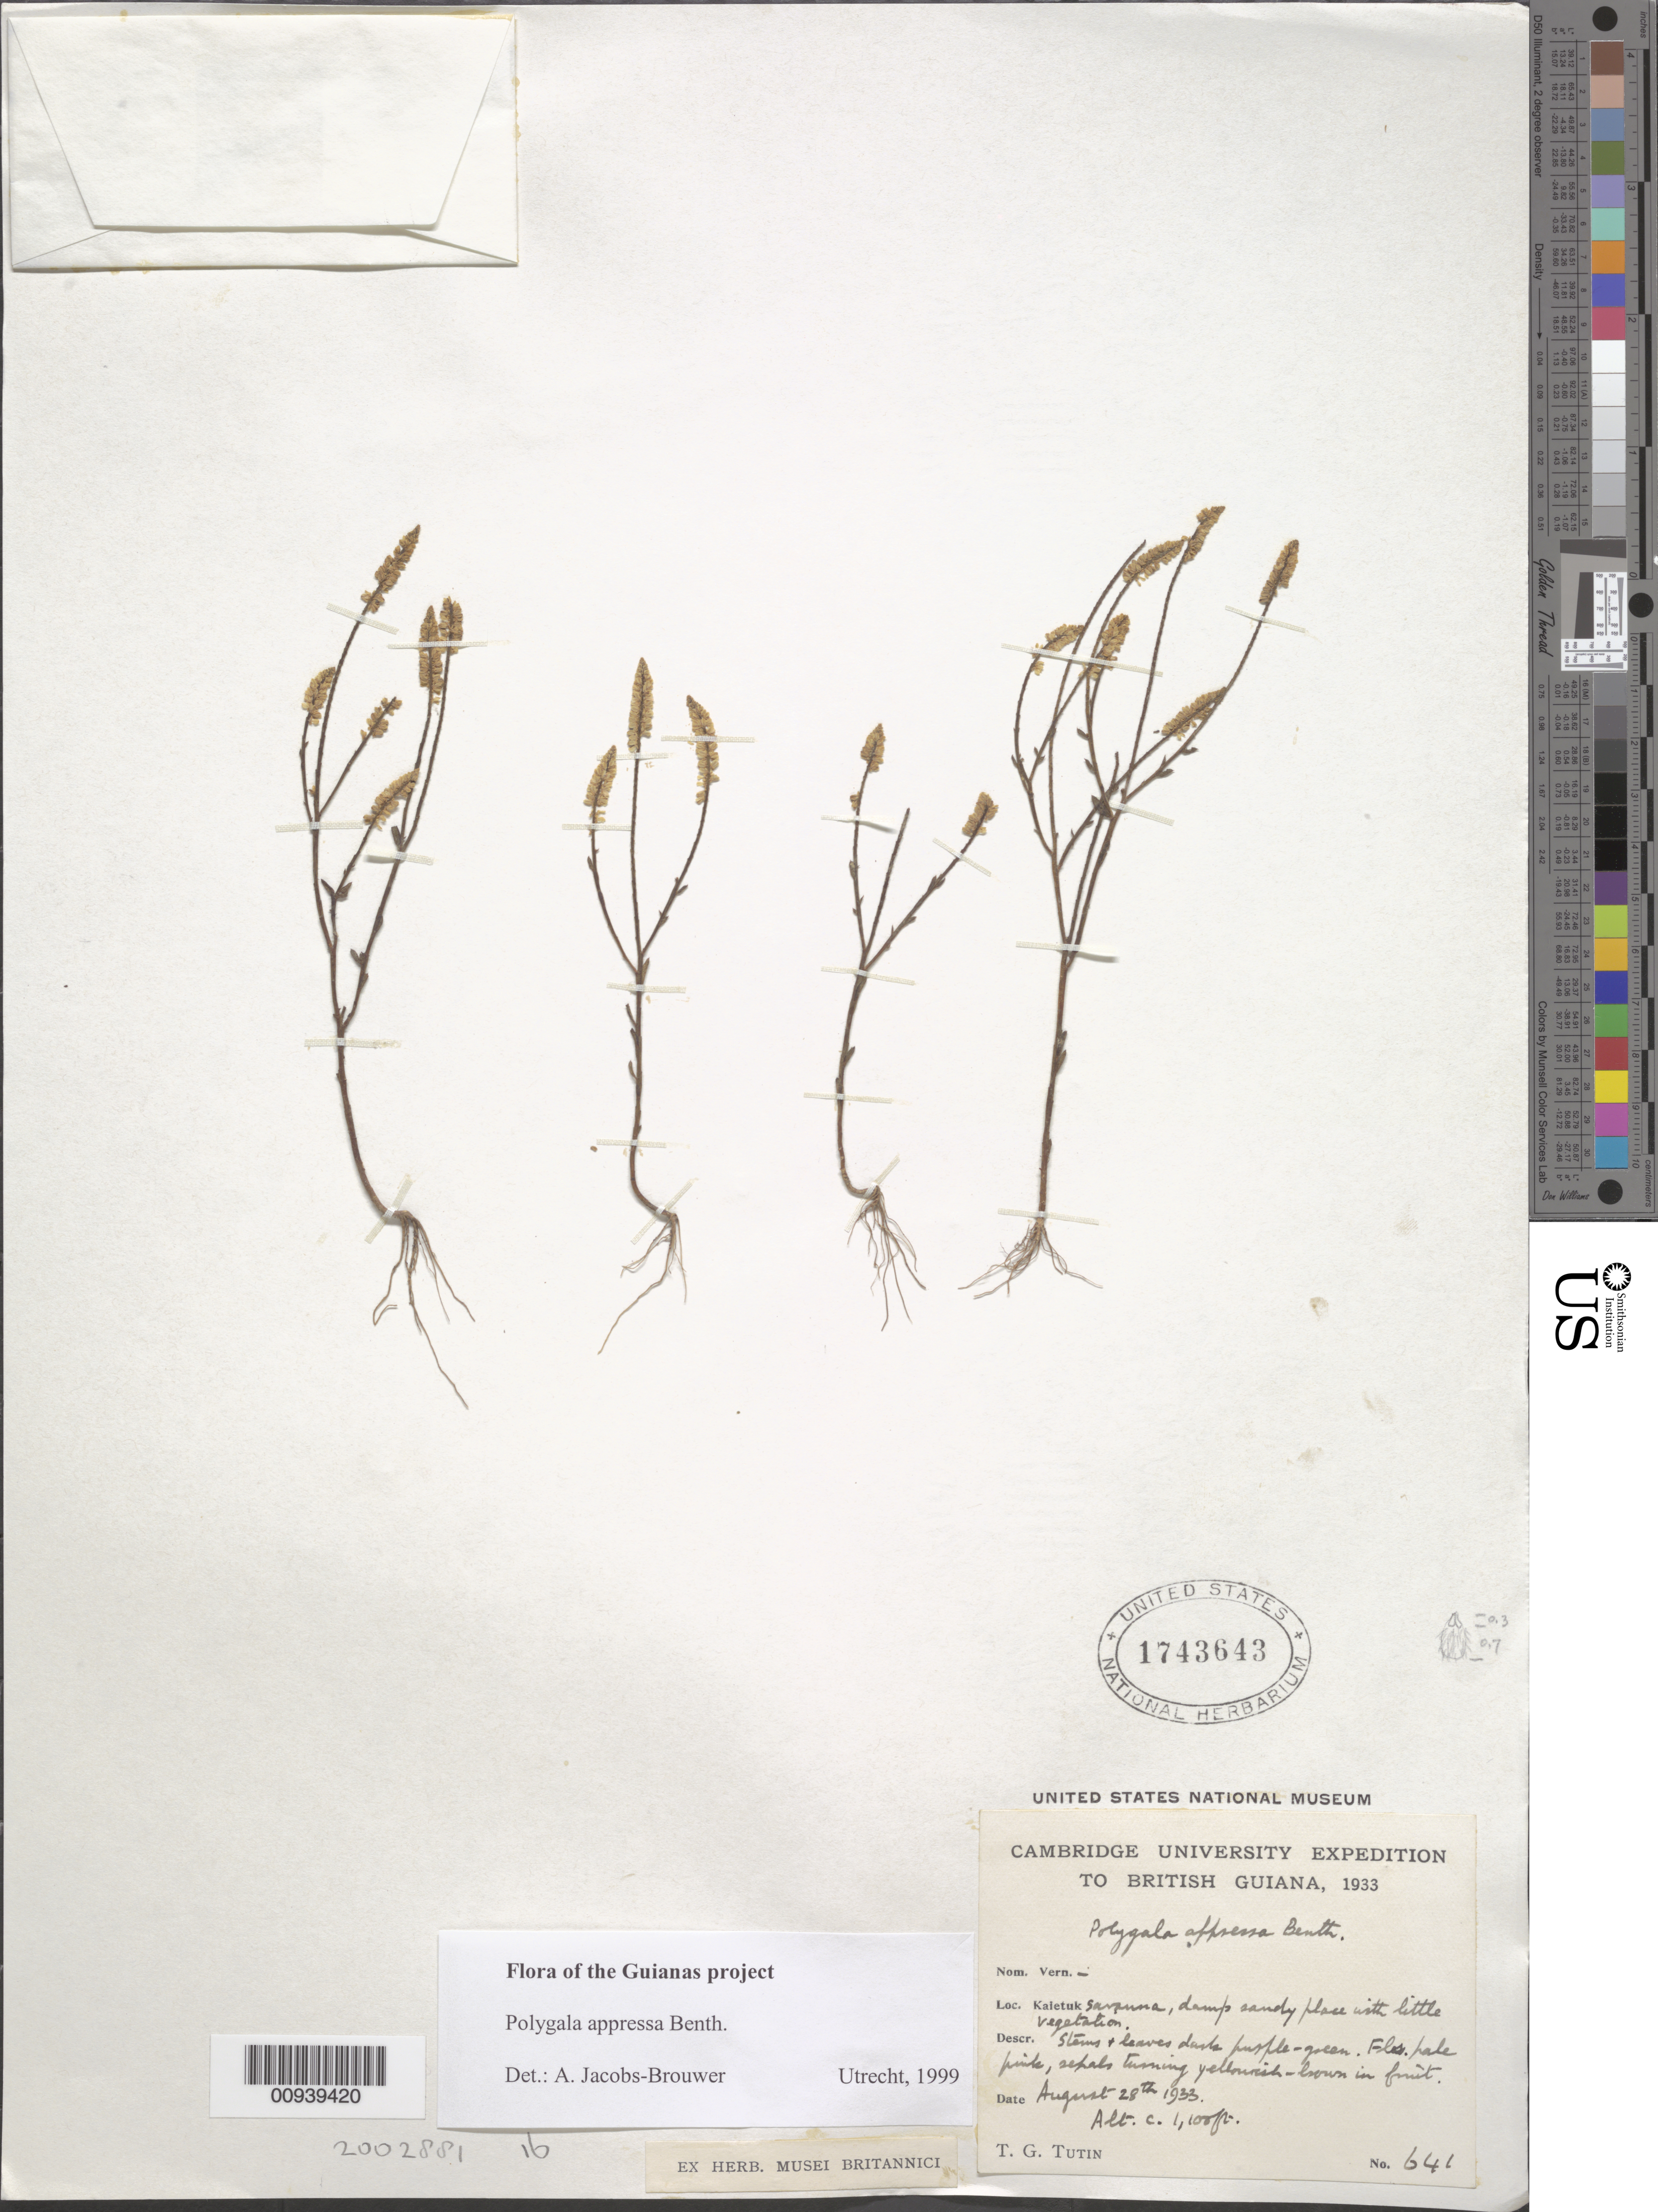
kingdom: Plantae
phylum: Tracheophyta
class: Magnoliopsida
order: Fabales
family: Polygalaceae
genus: Polygala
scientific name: Polygala appressa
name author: Benth.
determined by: Jacobs-Brouwer, A.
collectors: T. G. Tutin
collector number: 641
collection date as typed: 28-Aug-33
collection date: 1933-08-28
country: Guyana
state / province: Potaro-Siparuni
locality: Kaietuk savanna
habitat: Damp sandy place with little vegetation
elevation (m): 335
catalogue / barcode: US 1743643